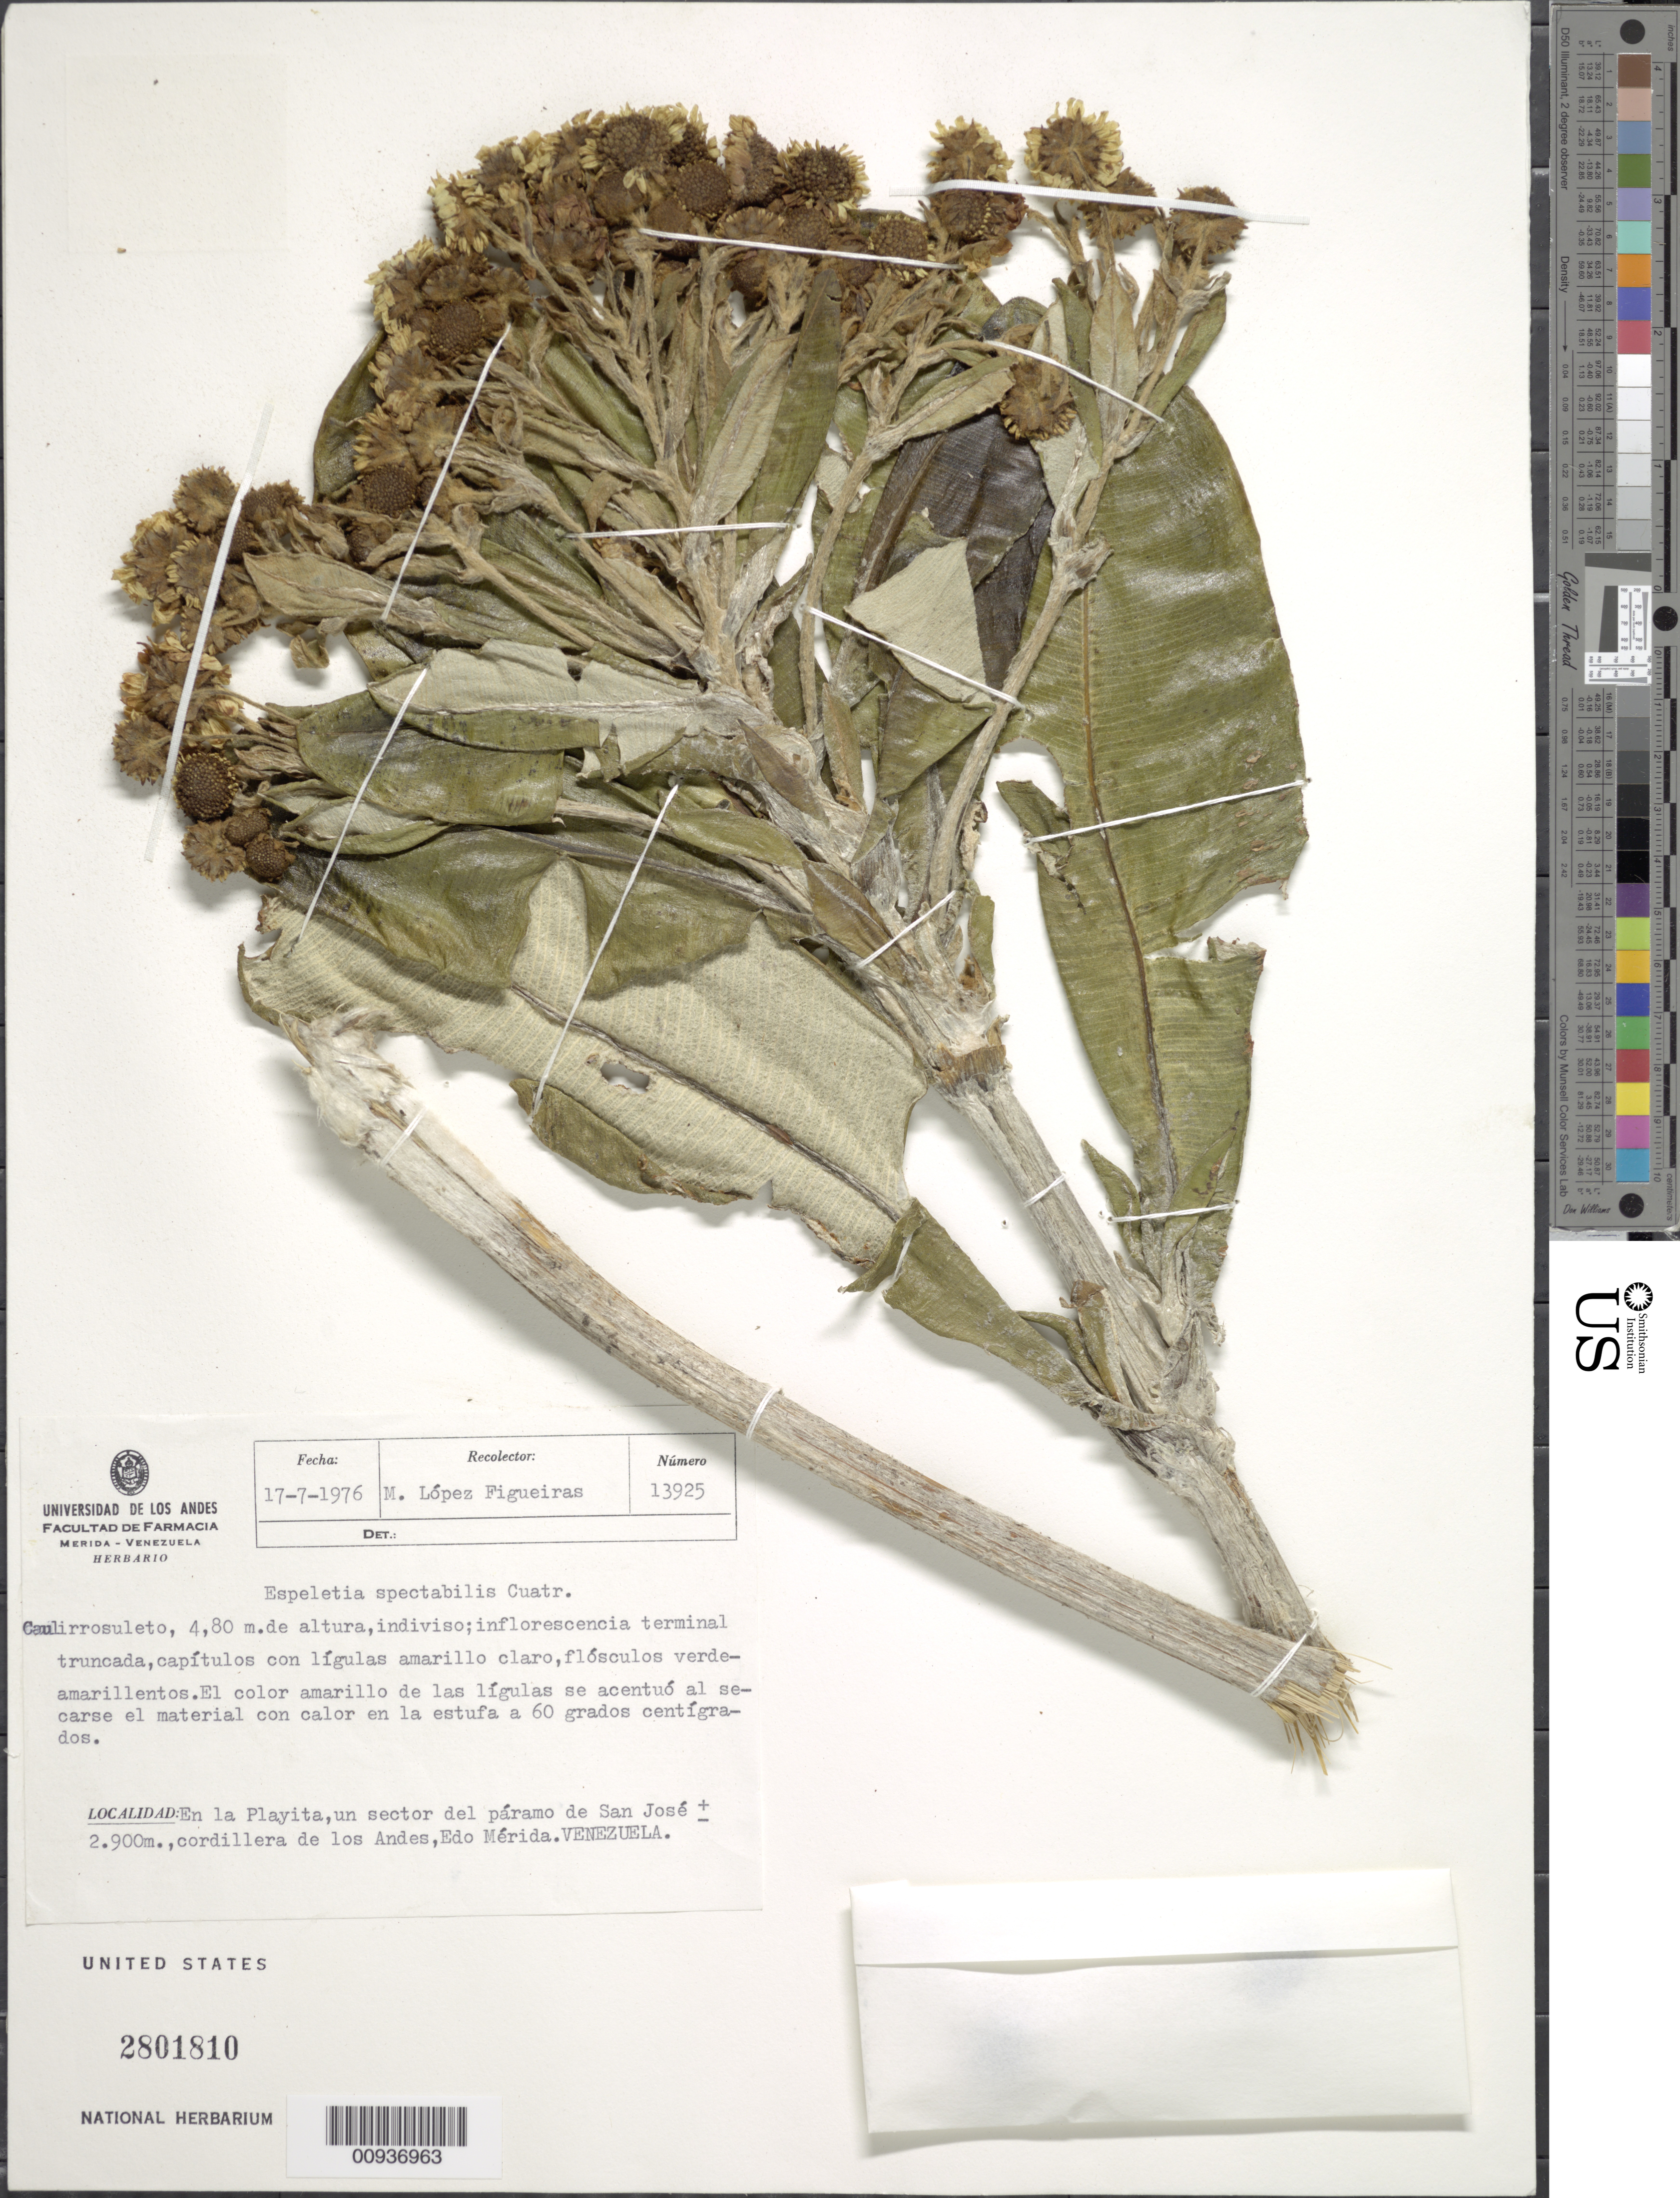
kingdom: Plantae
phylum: Tracheophyta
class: Magnoliopsida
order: Asterales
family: Asteraceae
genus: Libanothamnus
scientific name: Libanothamnus spectabilis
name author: (Cuatrec.) Cuatrec.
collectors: M. López Figueiras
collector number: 13925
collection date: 1976-07-17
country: Venezuela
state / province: Mérida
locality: En la Playita, un sector del Páramo de San José, cordillera de los Andes.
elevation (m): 2900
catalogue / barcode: US 2801810